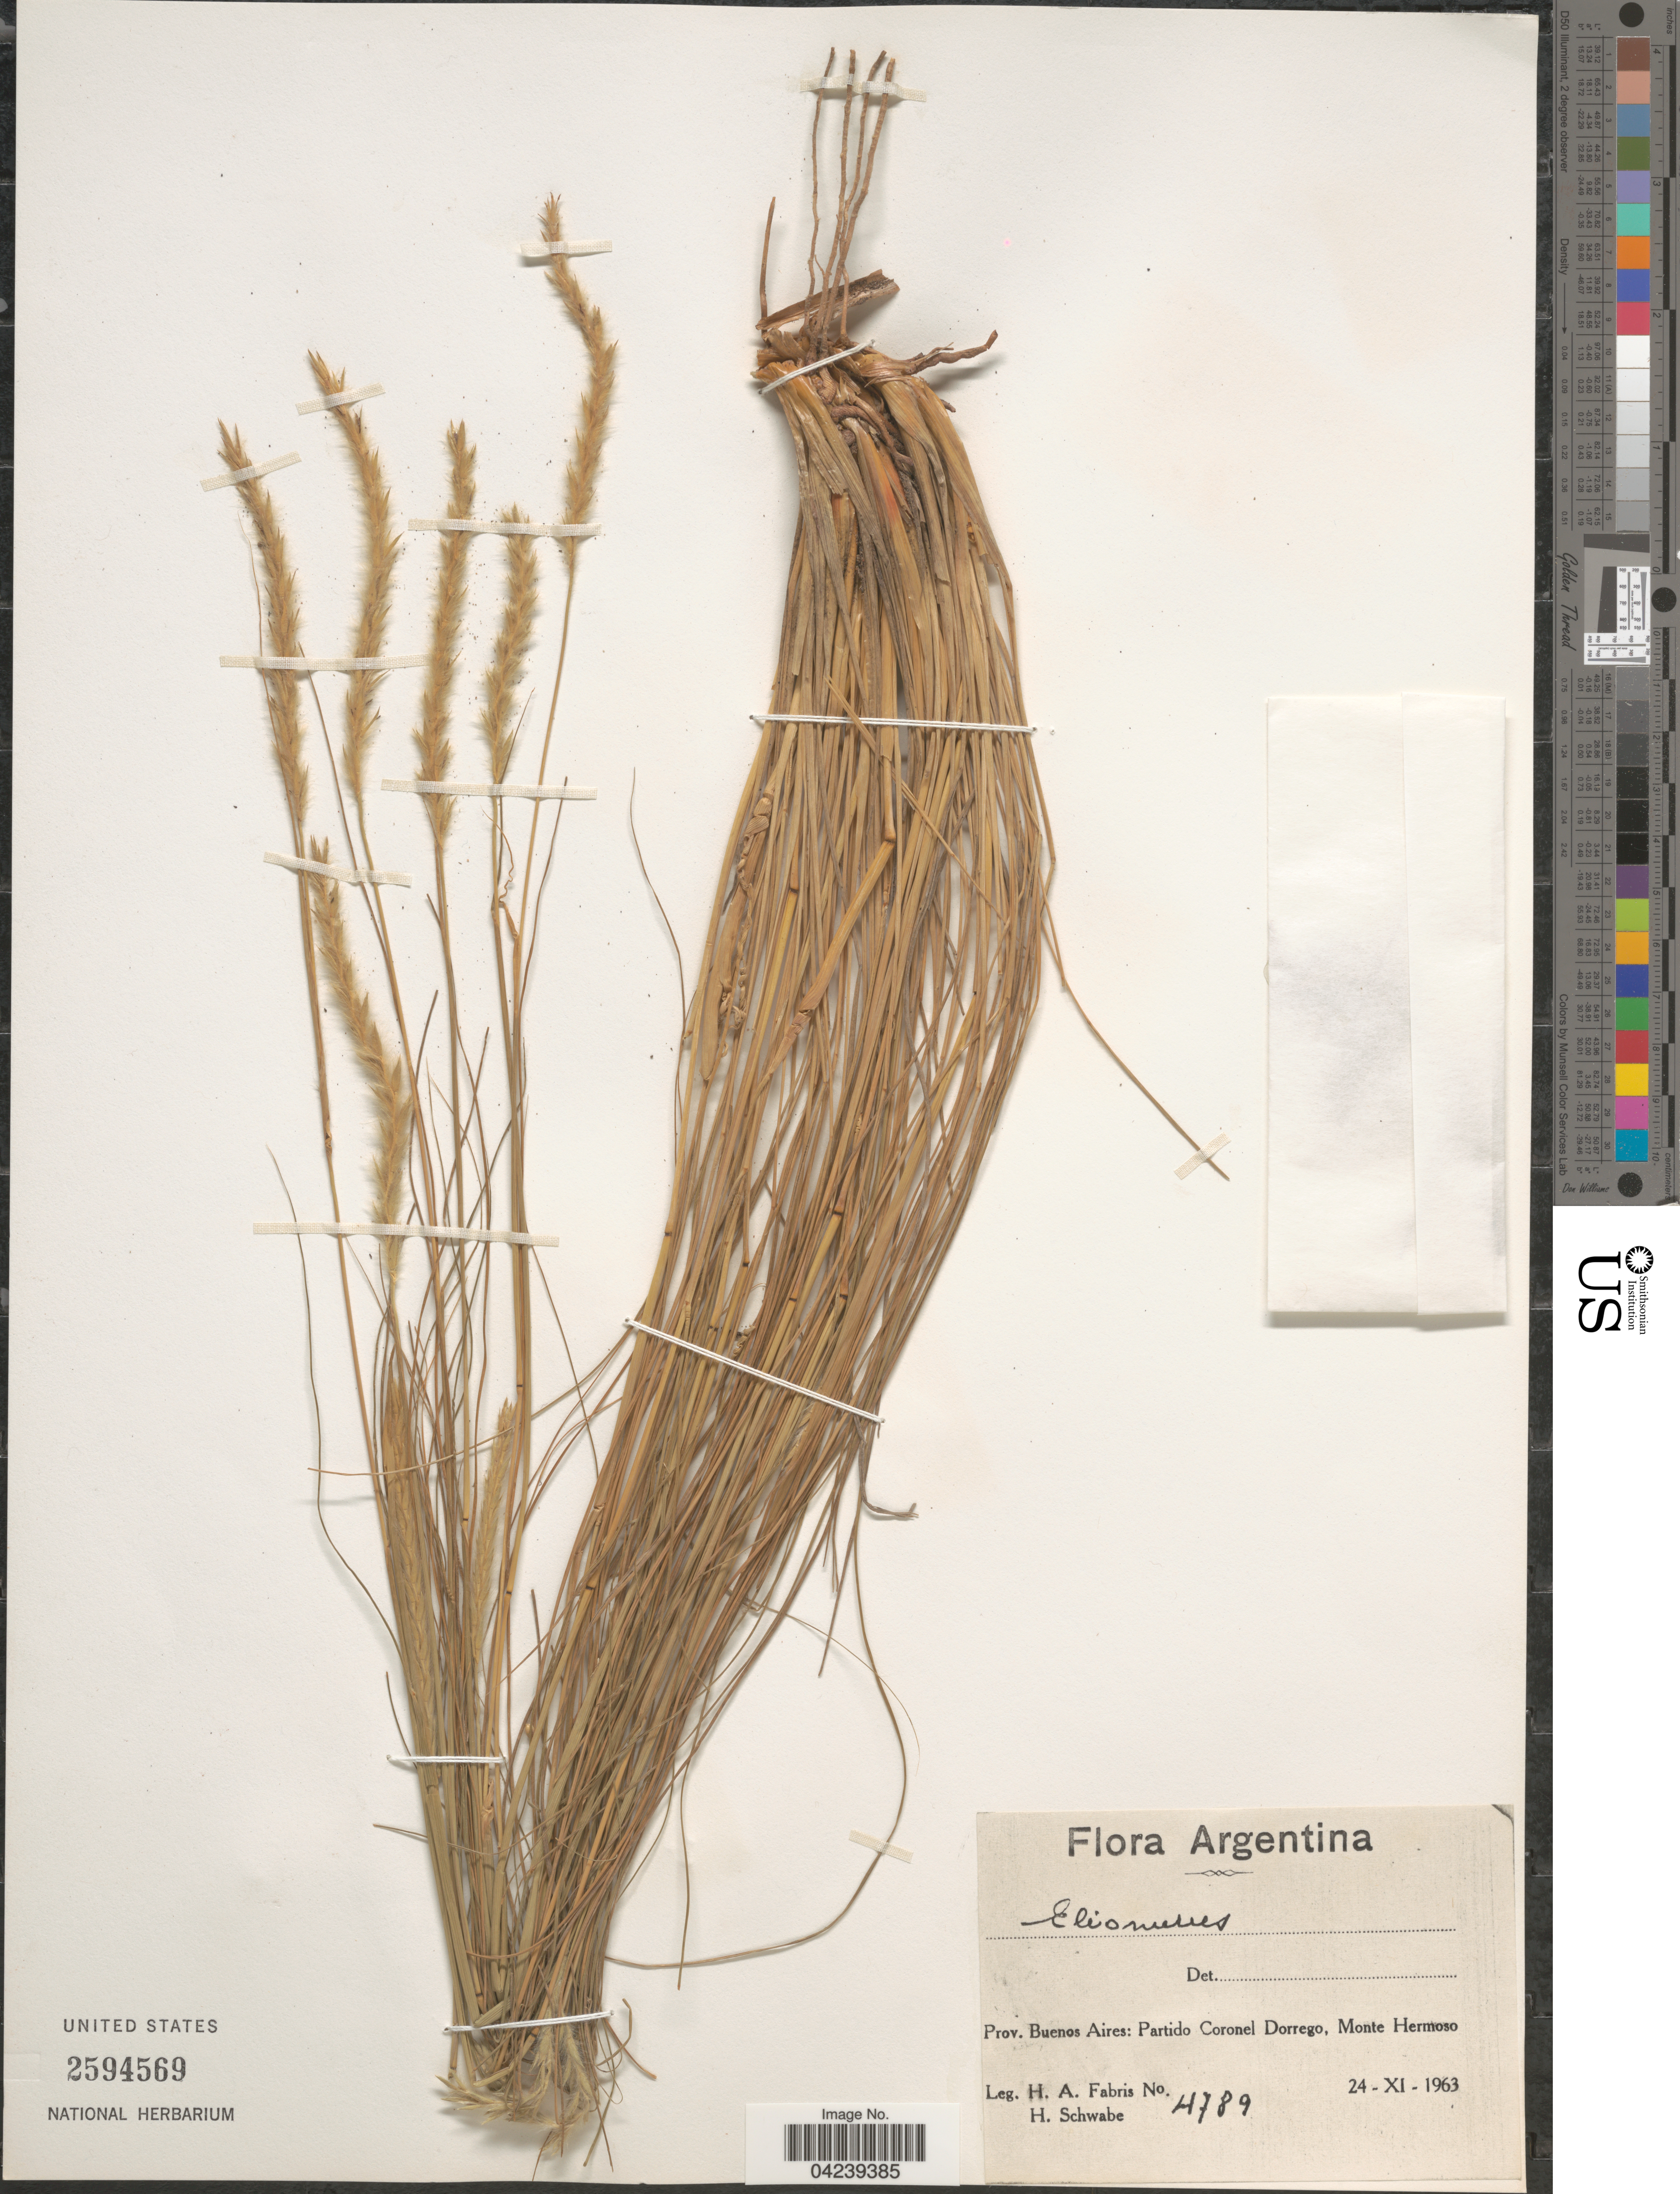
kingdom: Plantae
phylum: Tracheophyta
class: Liliopsida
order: Poales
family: Poaceae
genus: Elionurus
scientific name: Elionurus sp.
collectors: H. A. Fabris & H. Schwabe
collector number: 4789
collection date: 1963-11-24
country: Argentina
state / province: Buenos Aires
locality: Partido Coronel Dorrego, Monte Hermoso.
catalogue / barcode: US 2594569